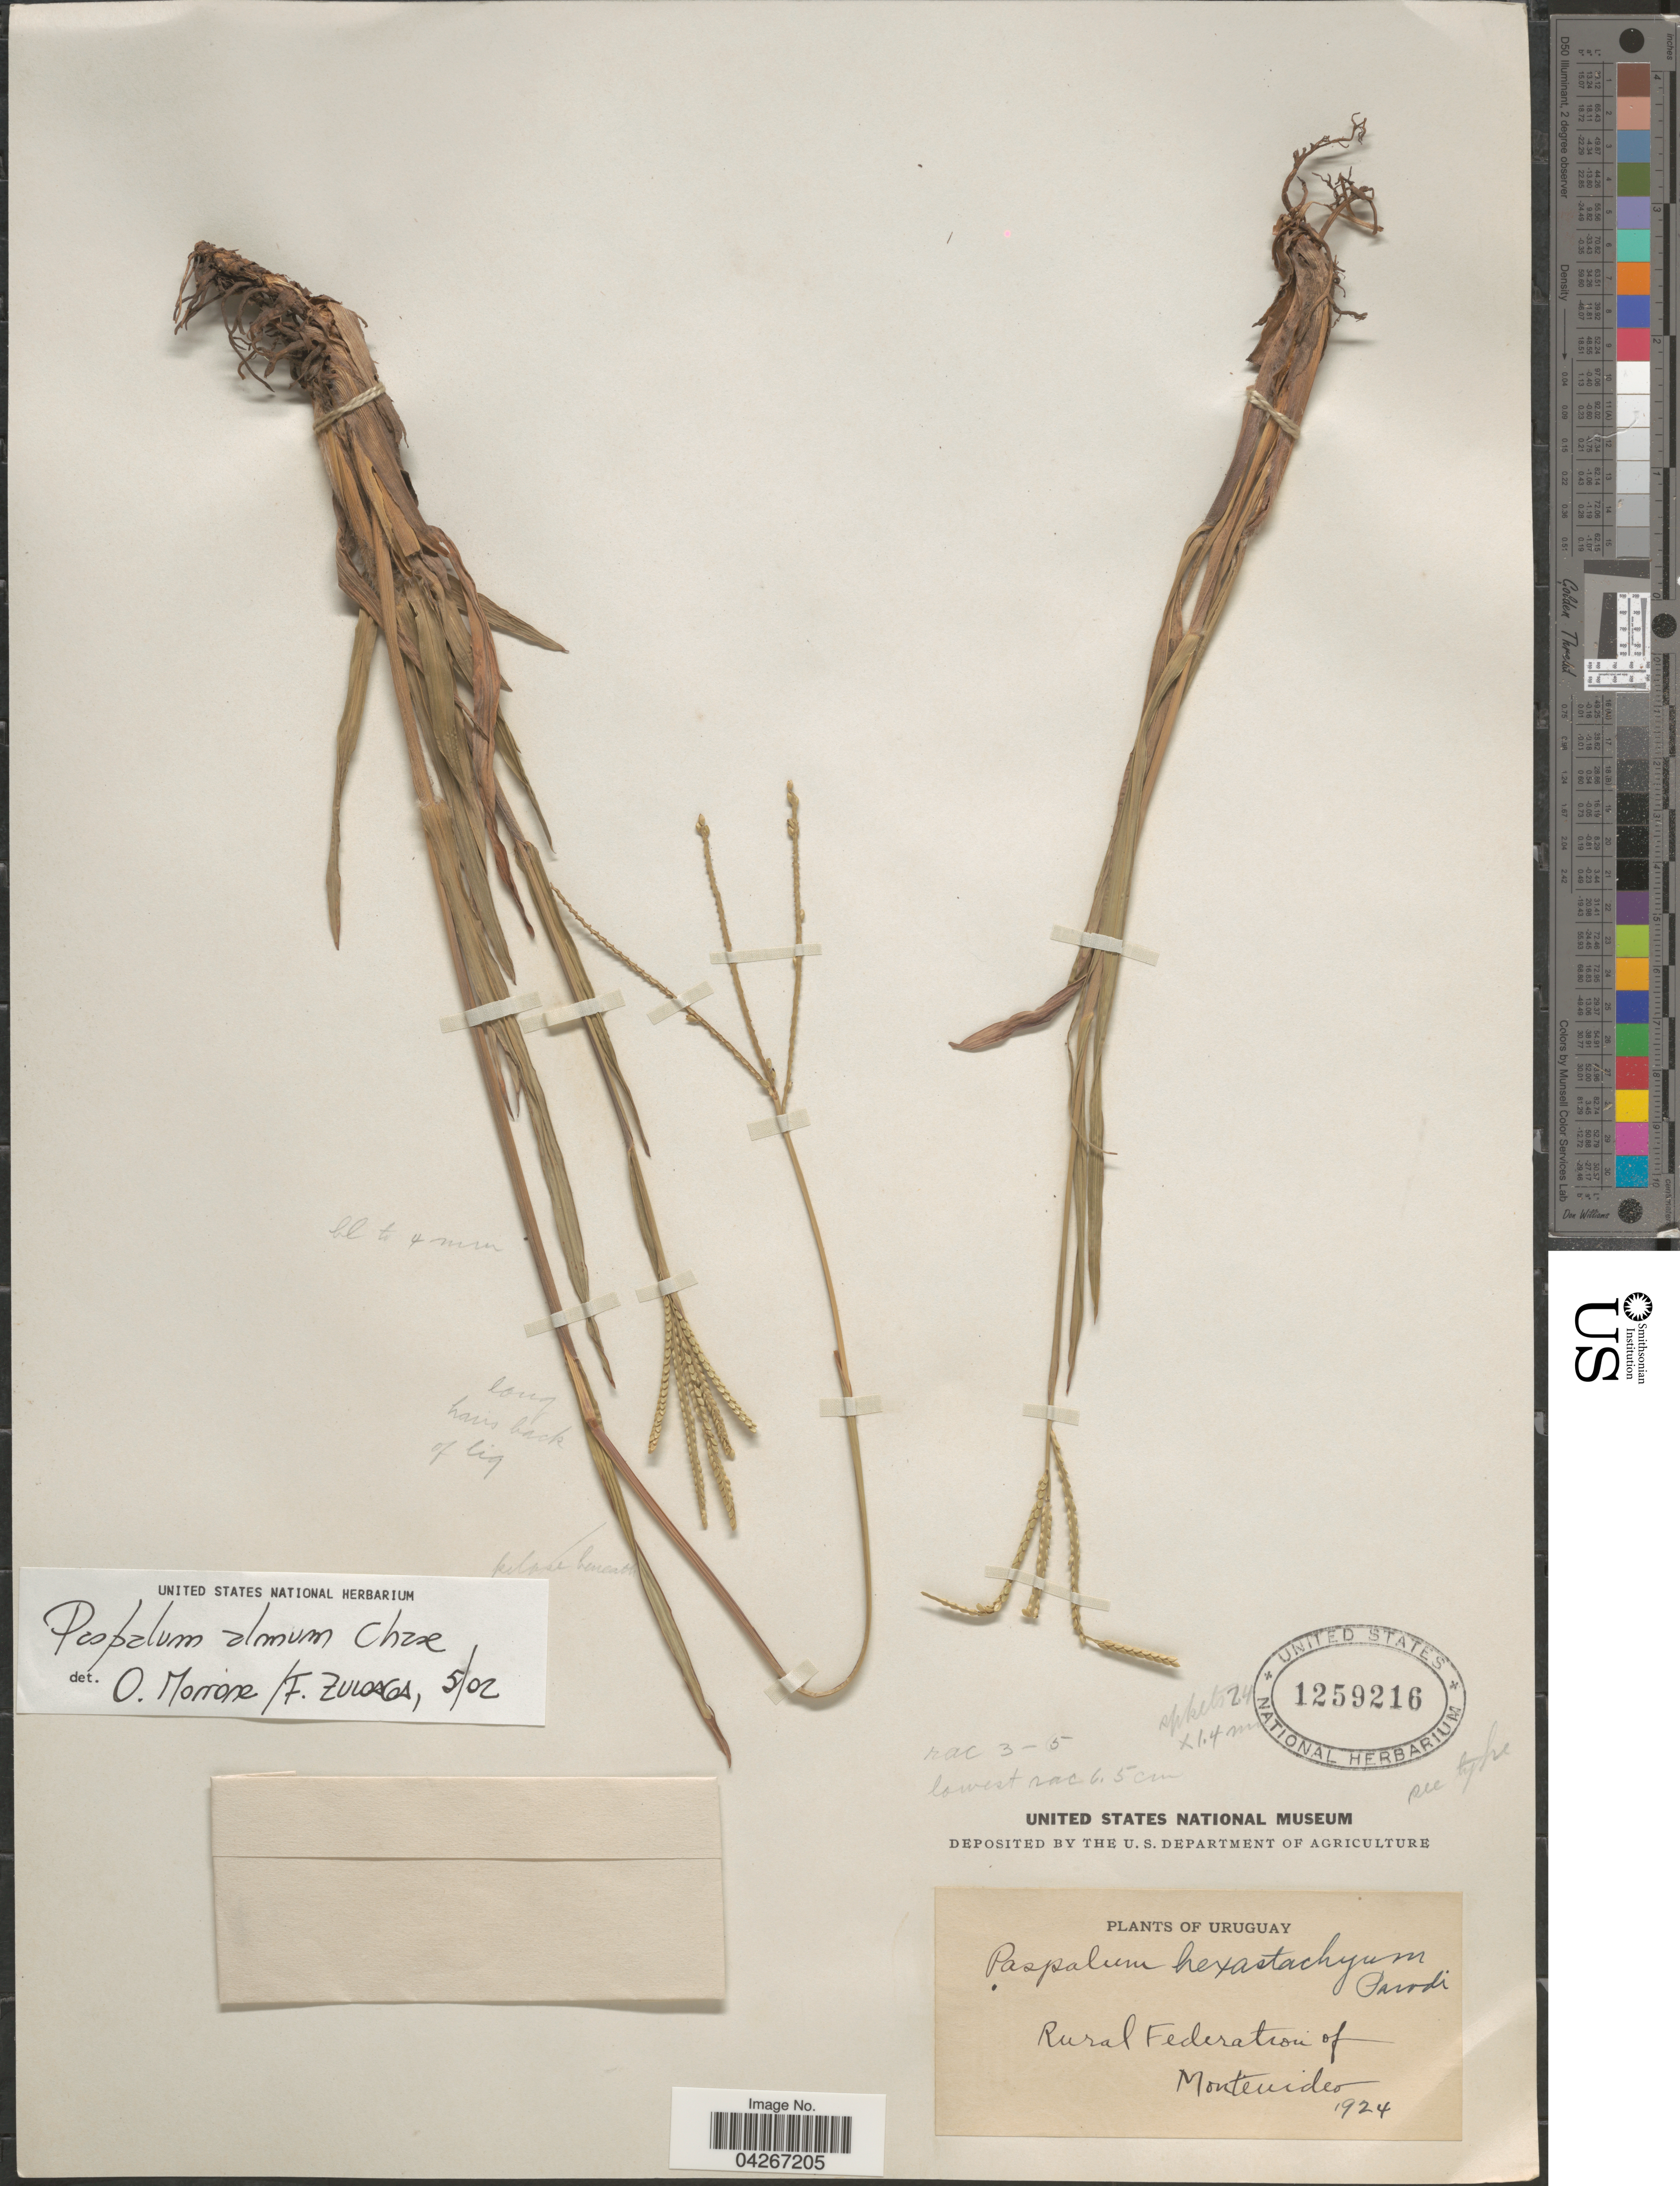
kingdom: Plantae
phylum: Tracheophyta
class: Liliopsida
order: Poales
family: Poaceae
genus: Paspalum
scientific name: Paspalum almum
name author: Chase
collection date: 1924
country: Uruguay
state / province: Montevideo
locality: Rural Federation of Montevideo.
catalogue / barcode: US 1259216